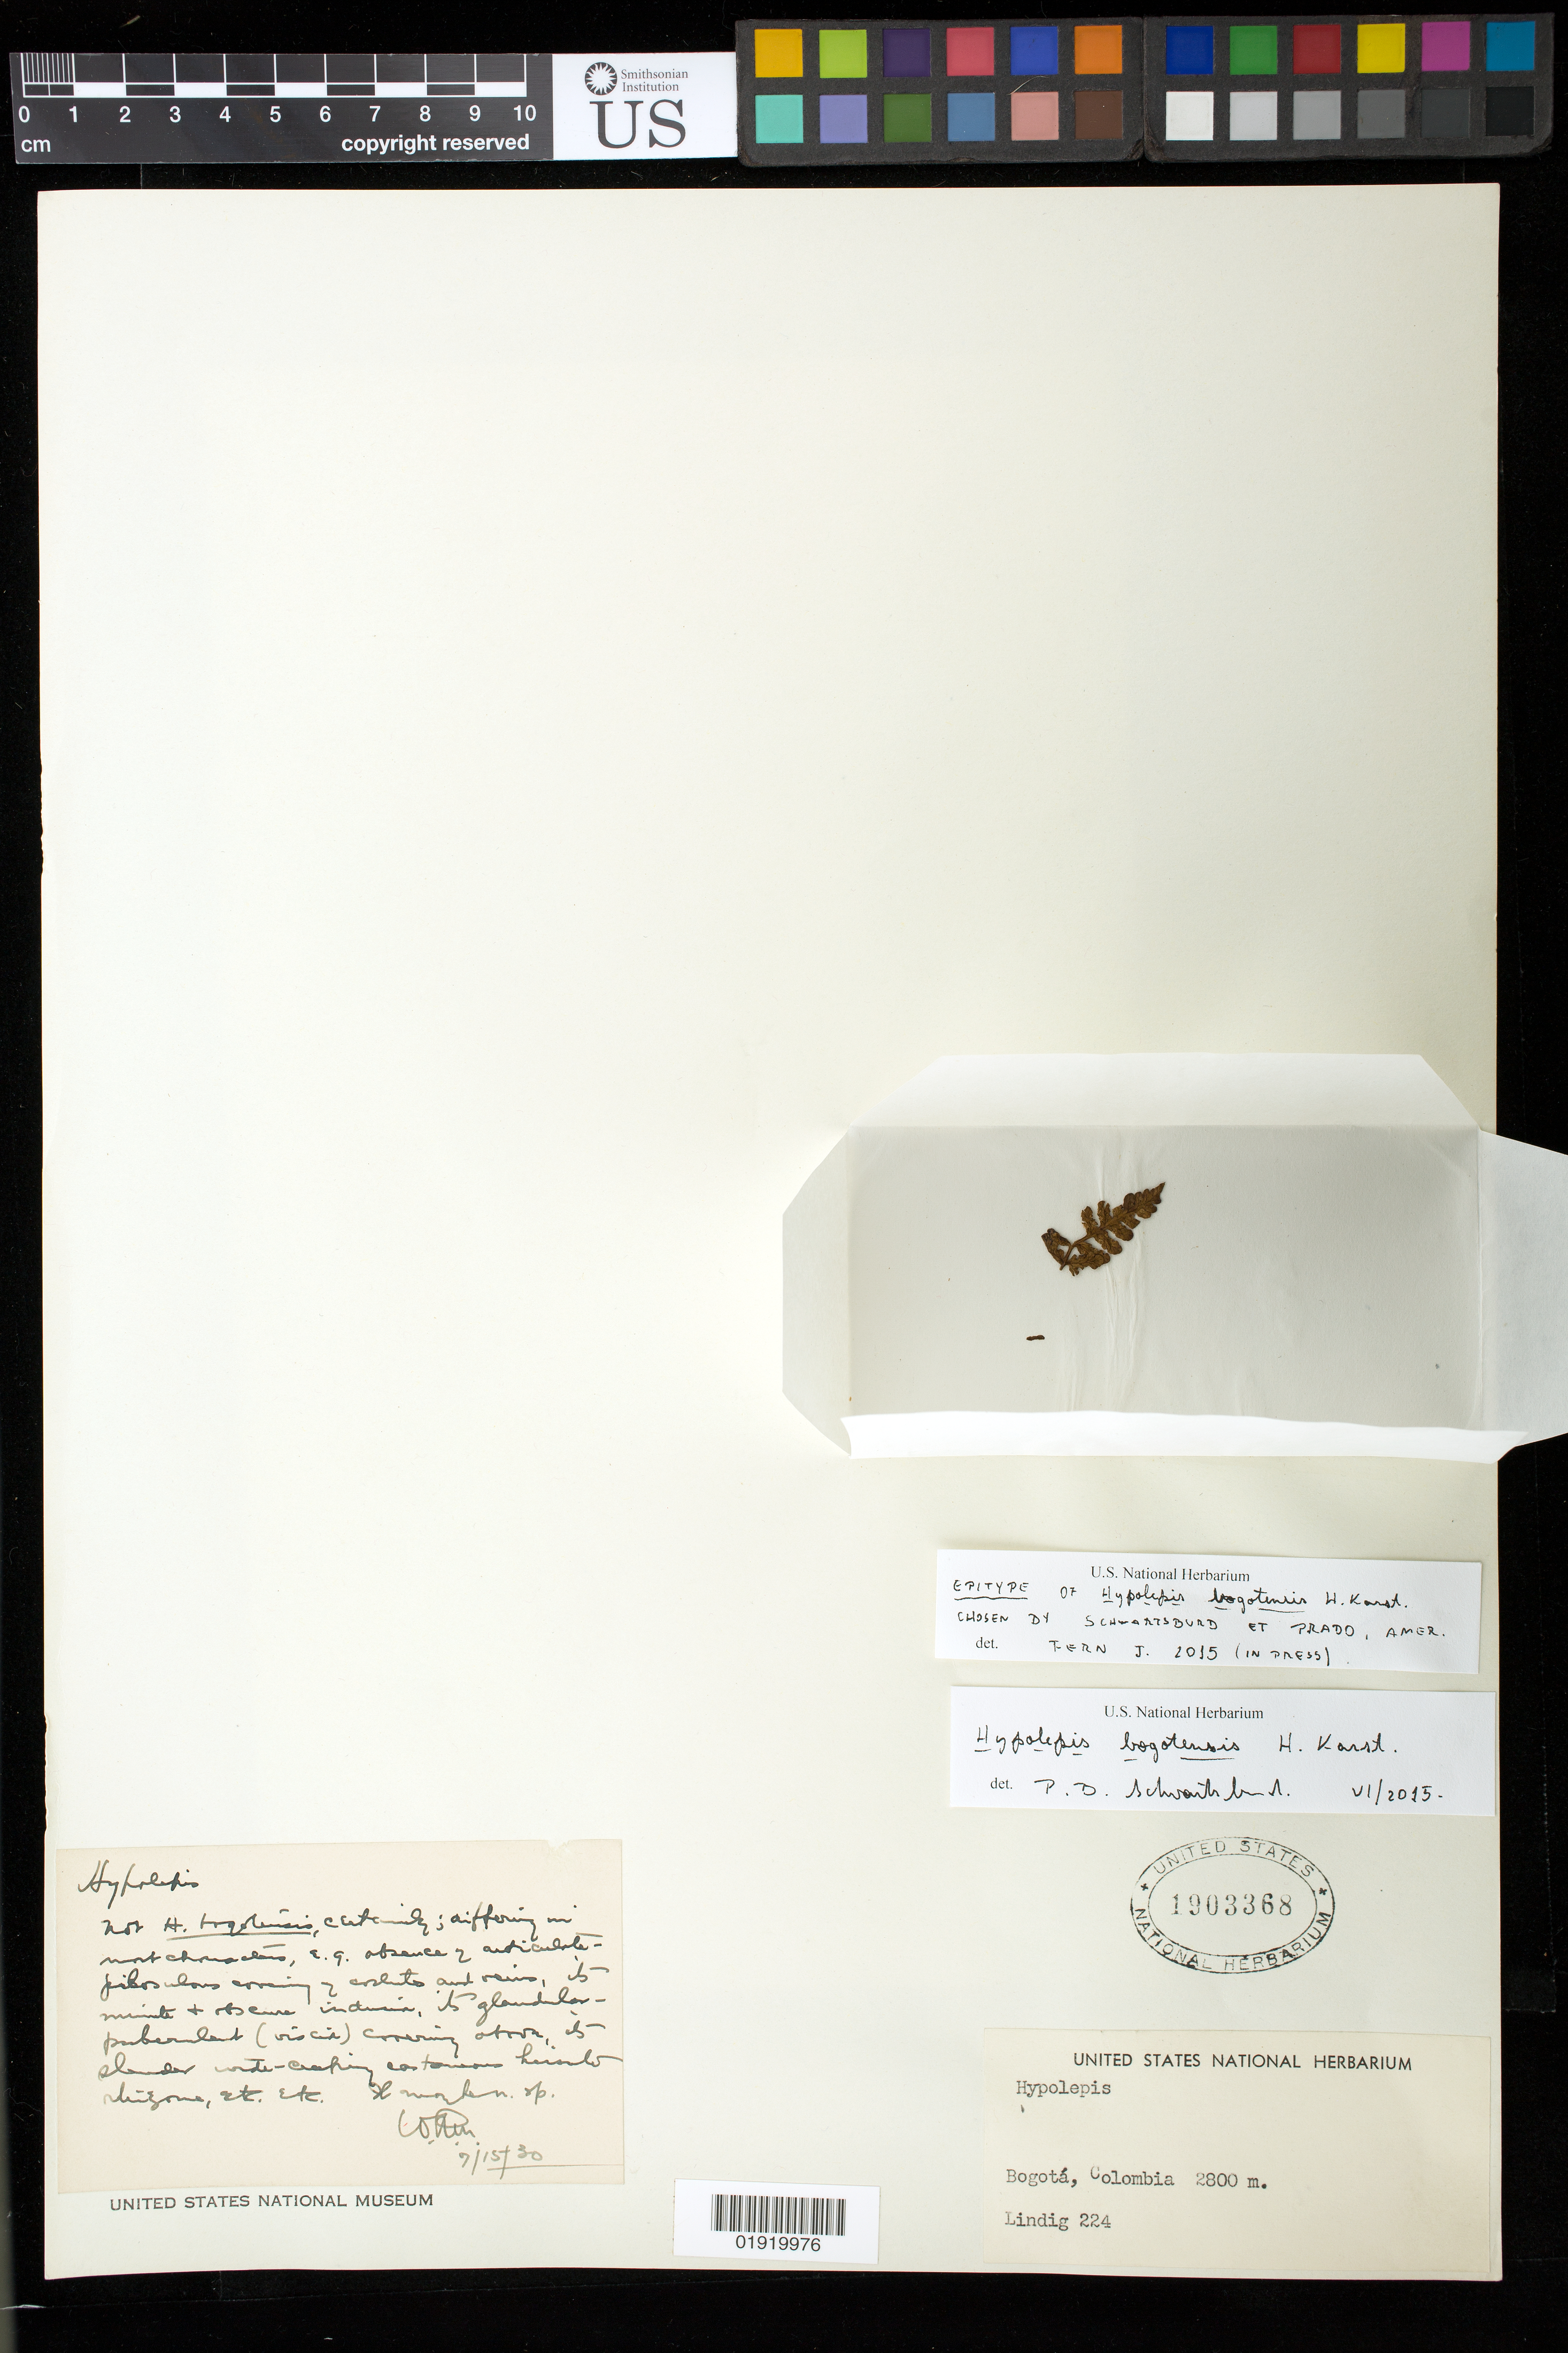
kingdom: Plantae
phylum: Tracheophyta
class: Polypodiopsida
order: Polypodiales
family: Dennstaedtiaceae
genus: Hypolepis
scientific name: Hypolepis bogotensis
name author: H. Karst.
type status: Isoepitype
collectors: -. Lindig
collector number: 224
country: Colombia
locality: Bogota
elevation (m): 2800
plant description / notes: Fragmentary material of specimen ex herb. unknown, but possibly Kew; accompanied by separate sheet with photograph of Kew specimen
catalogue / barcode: US 1903368